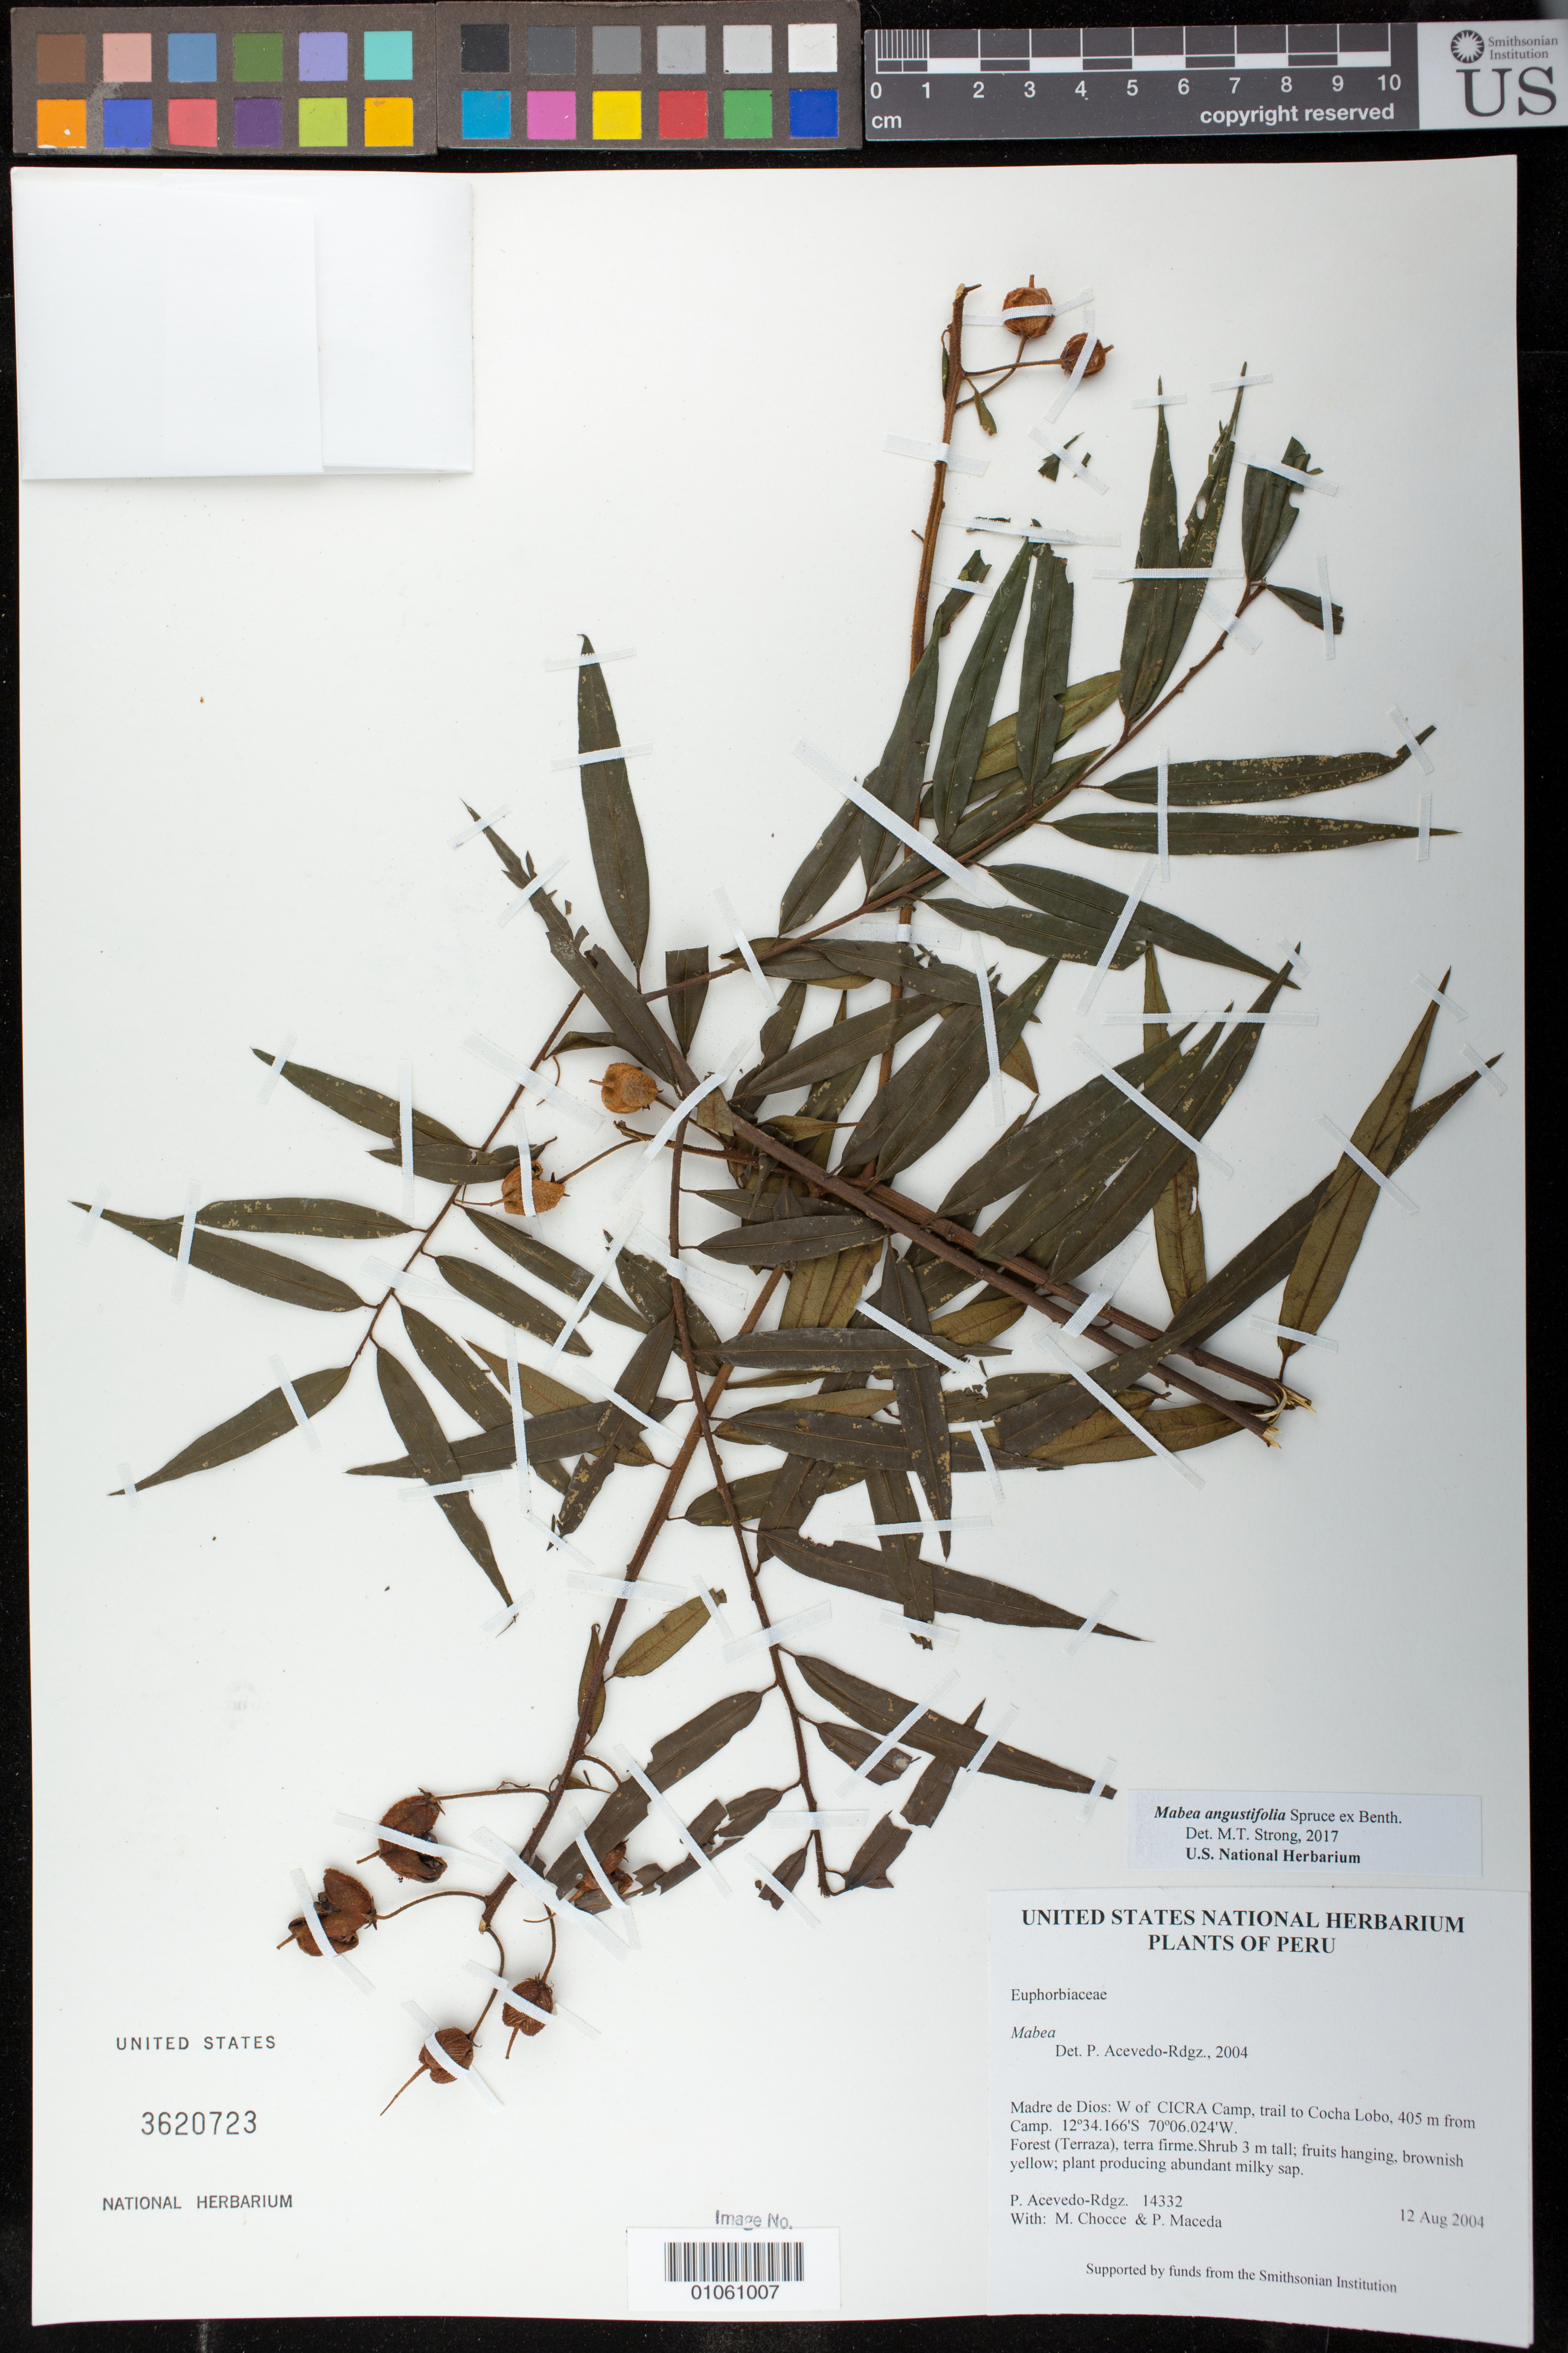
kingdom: Plantae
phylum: Tracheophyta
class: Magnoliopsida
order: Malpighiales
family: Euphorbiaceae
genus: Mabea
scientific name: Mabea angustifolia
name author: Spruce ex Benth.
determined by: Strong, M. T., (US), Smithsonian Institution - National Museum of Natural History (UNITED STATES)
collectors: P. Acevedo-Rodr., M. Chocce & P. Maceda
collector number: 14332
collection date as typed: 12 Aug 2004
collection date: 2004-08-12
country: Peru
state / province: Madre de Dios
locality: Madre de Dios: W of CICRA Camp, trail to Cocha Lobo, 405 m from Camp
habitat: Forest (Terraza), terra firme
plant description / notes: US, NY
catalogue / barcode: US 3620723